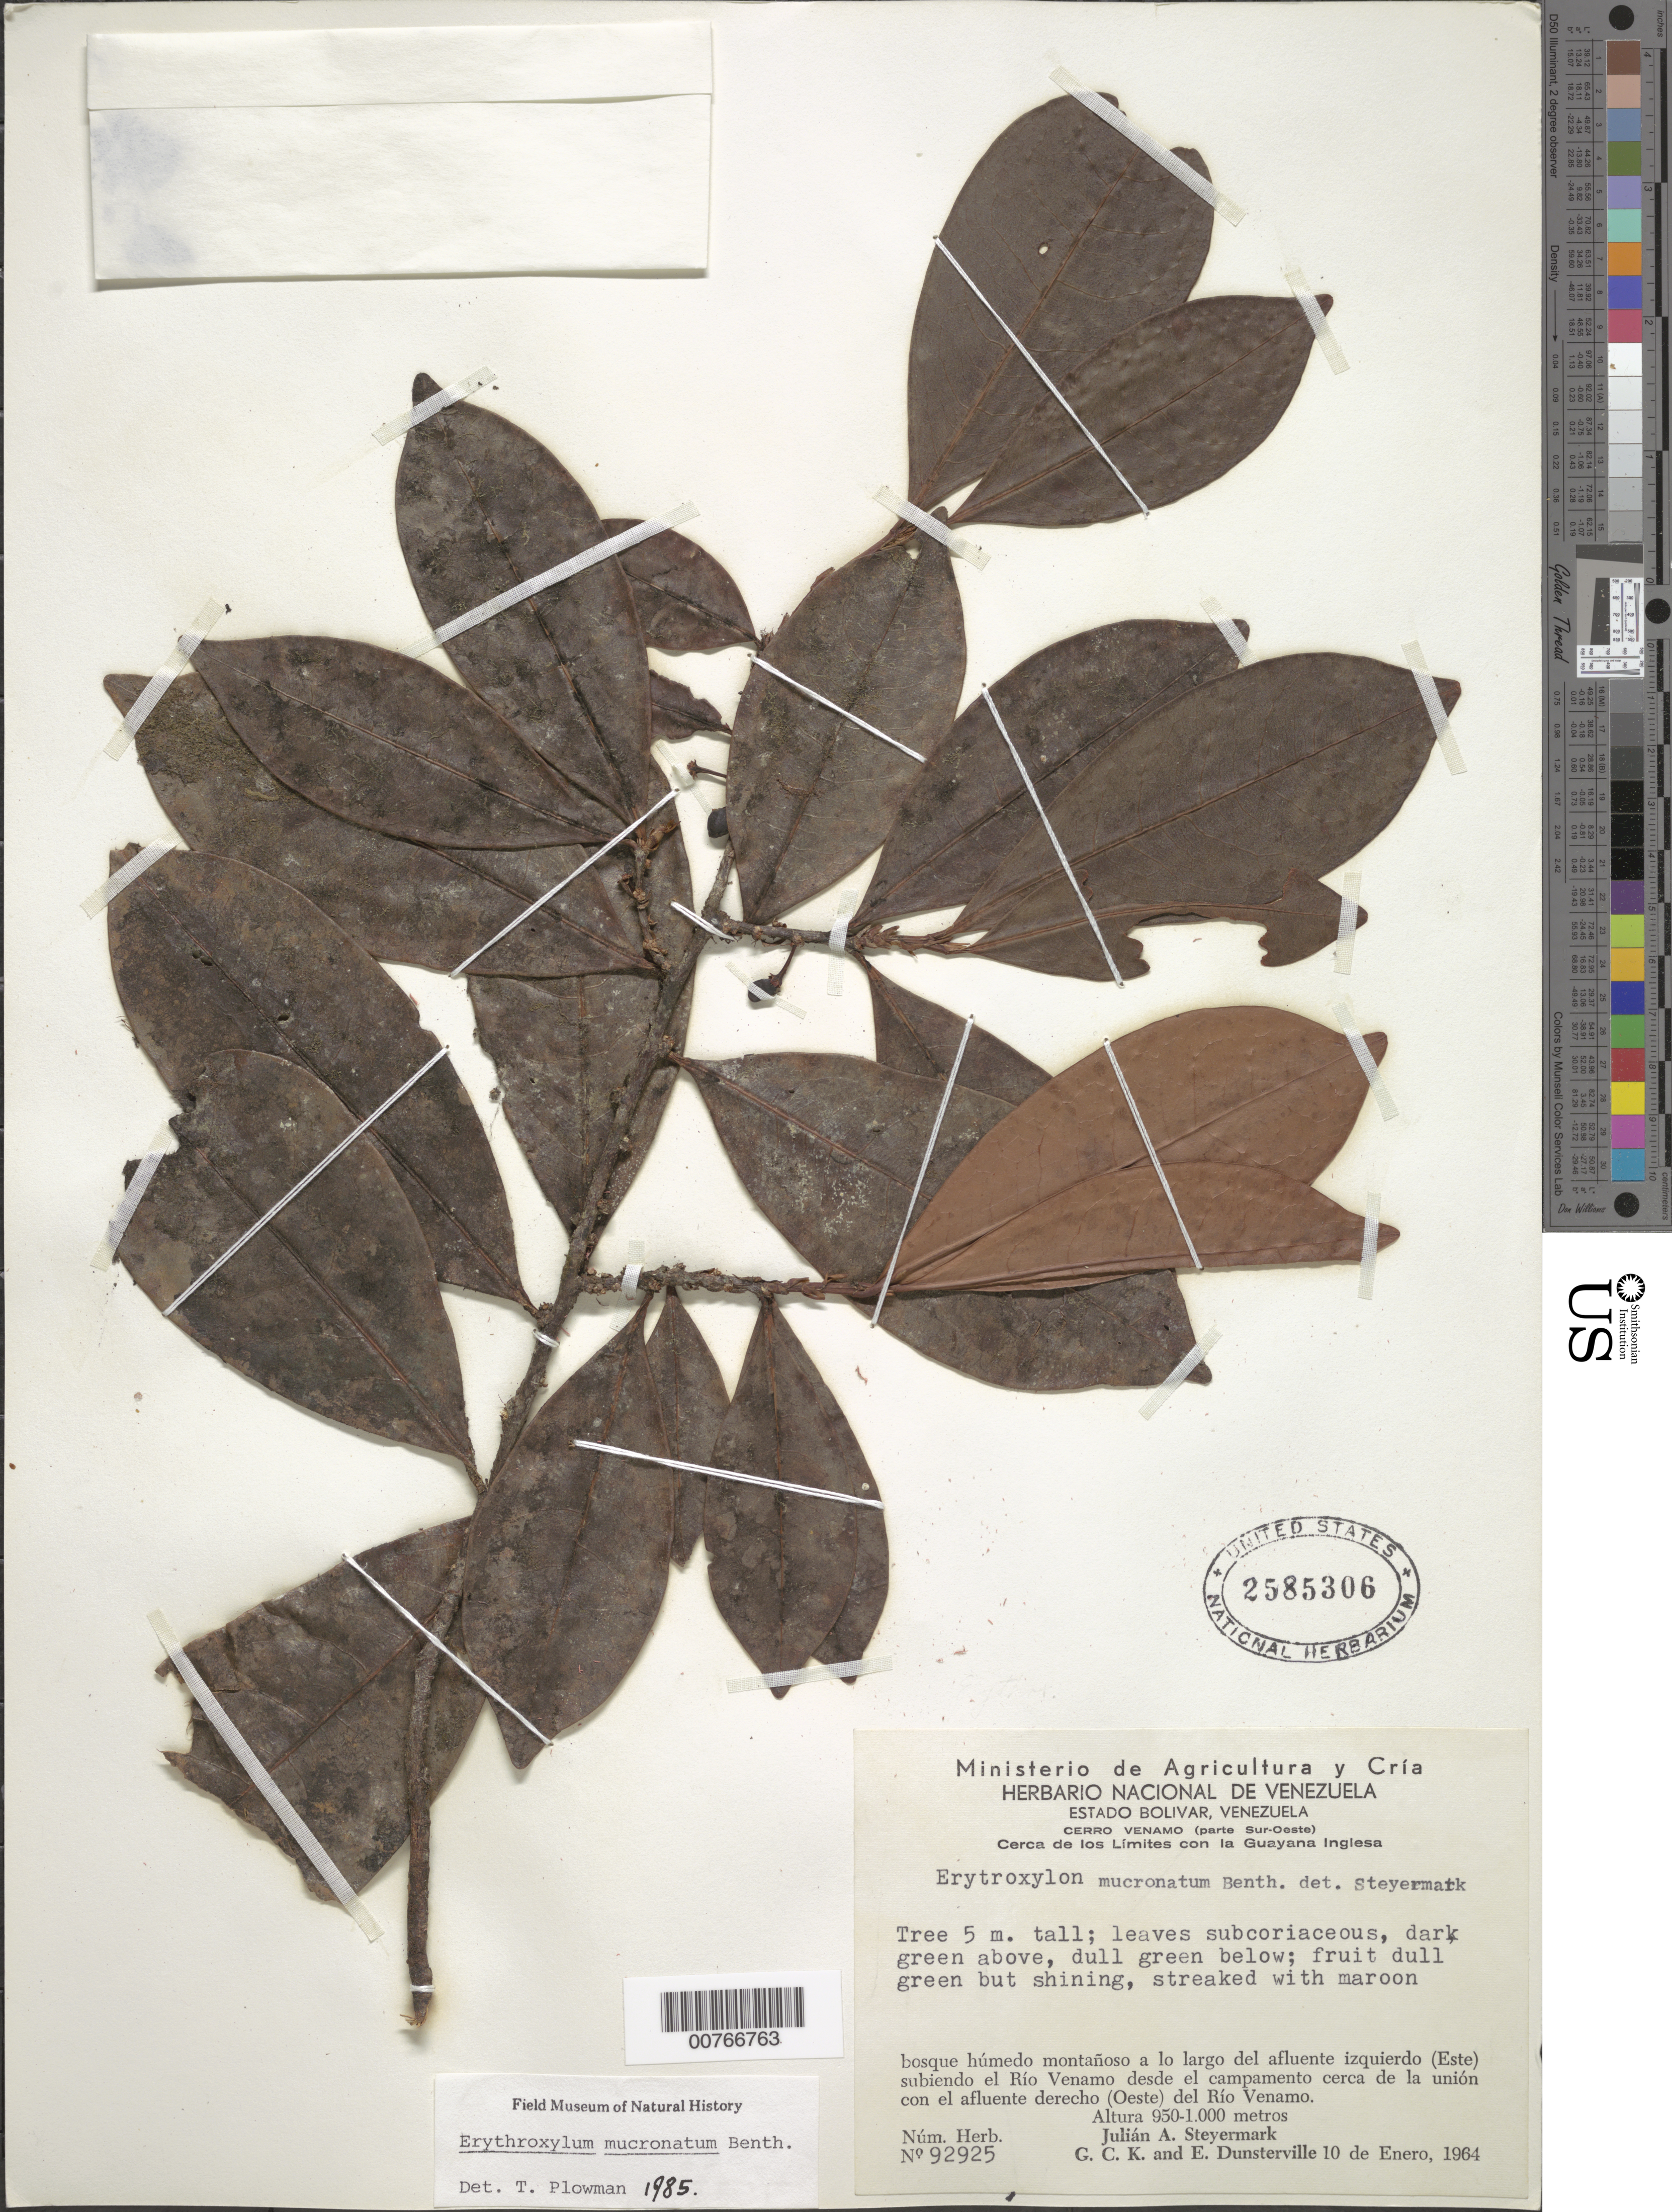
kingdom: Plantae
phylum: Tracheophyta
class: Magnoliopsida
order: Malpighiales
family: Erythroxylaceae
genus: Erythroxylum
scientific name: Erythroxylum mucronatum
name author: Benth.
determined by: Plowman, Timothy C.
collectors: J. Steyermark, G. C. K. Dunsterville & E. Dunsterville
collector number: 92925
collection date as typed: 10-Jan-64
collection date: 1964-01-10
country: Venezuela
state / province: Bolívar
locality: Cerro Venamo (parte Sur-Oeste), cerca a los limites con Guayana Inglesa, subiendo el Río Venamo desde el campamento cerca de la union con el afluente derecho (Oeste) del Río Venamo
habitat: Bosque húmedo montañoso a lo largo del río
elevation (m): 950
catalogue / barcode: US 2585306